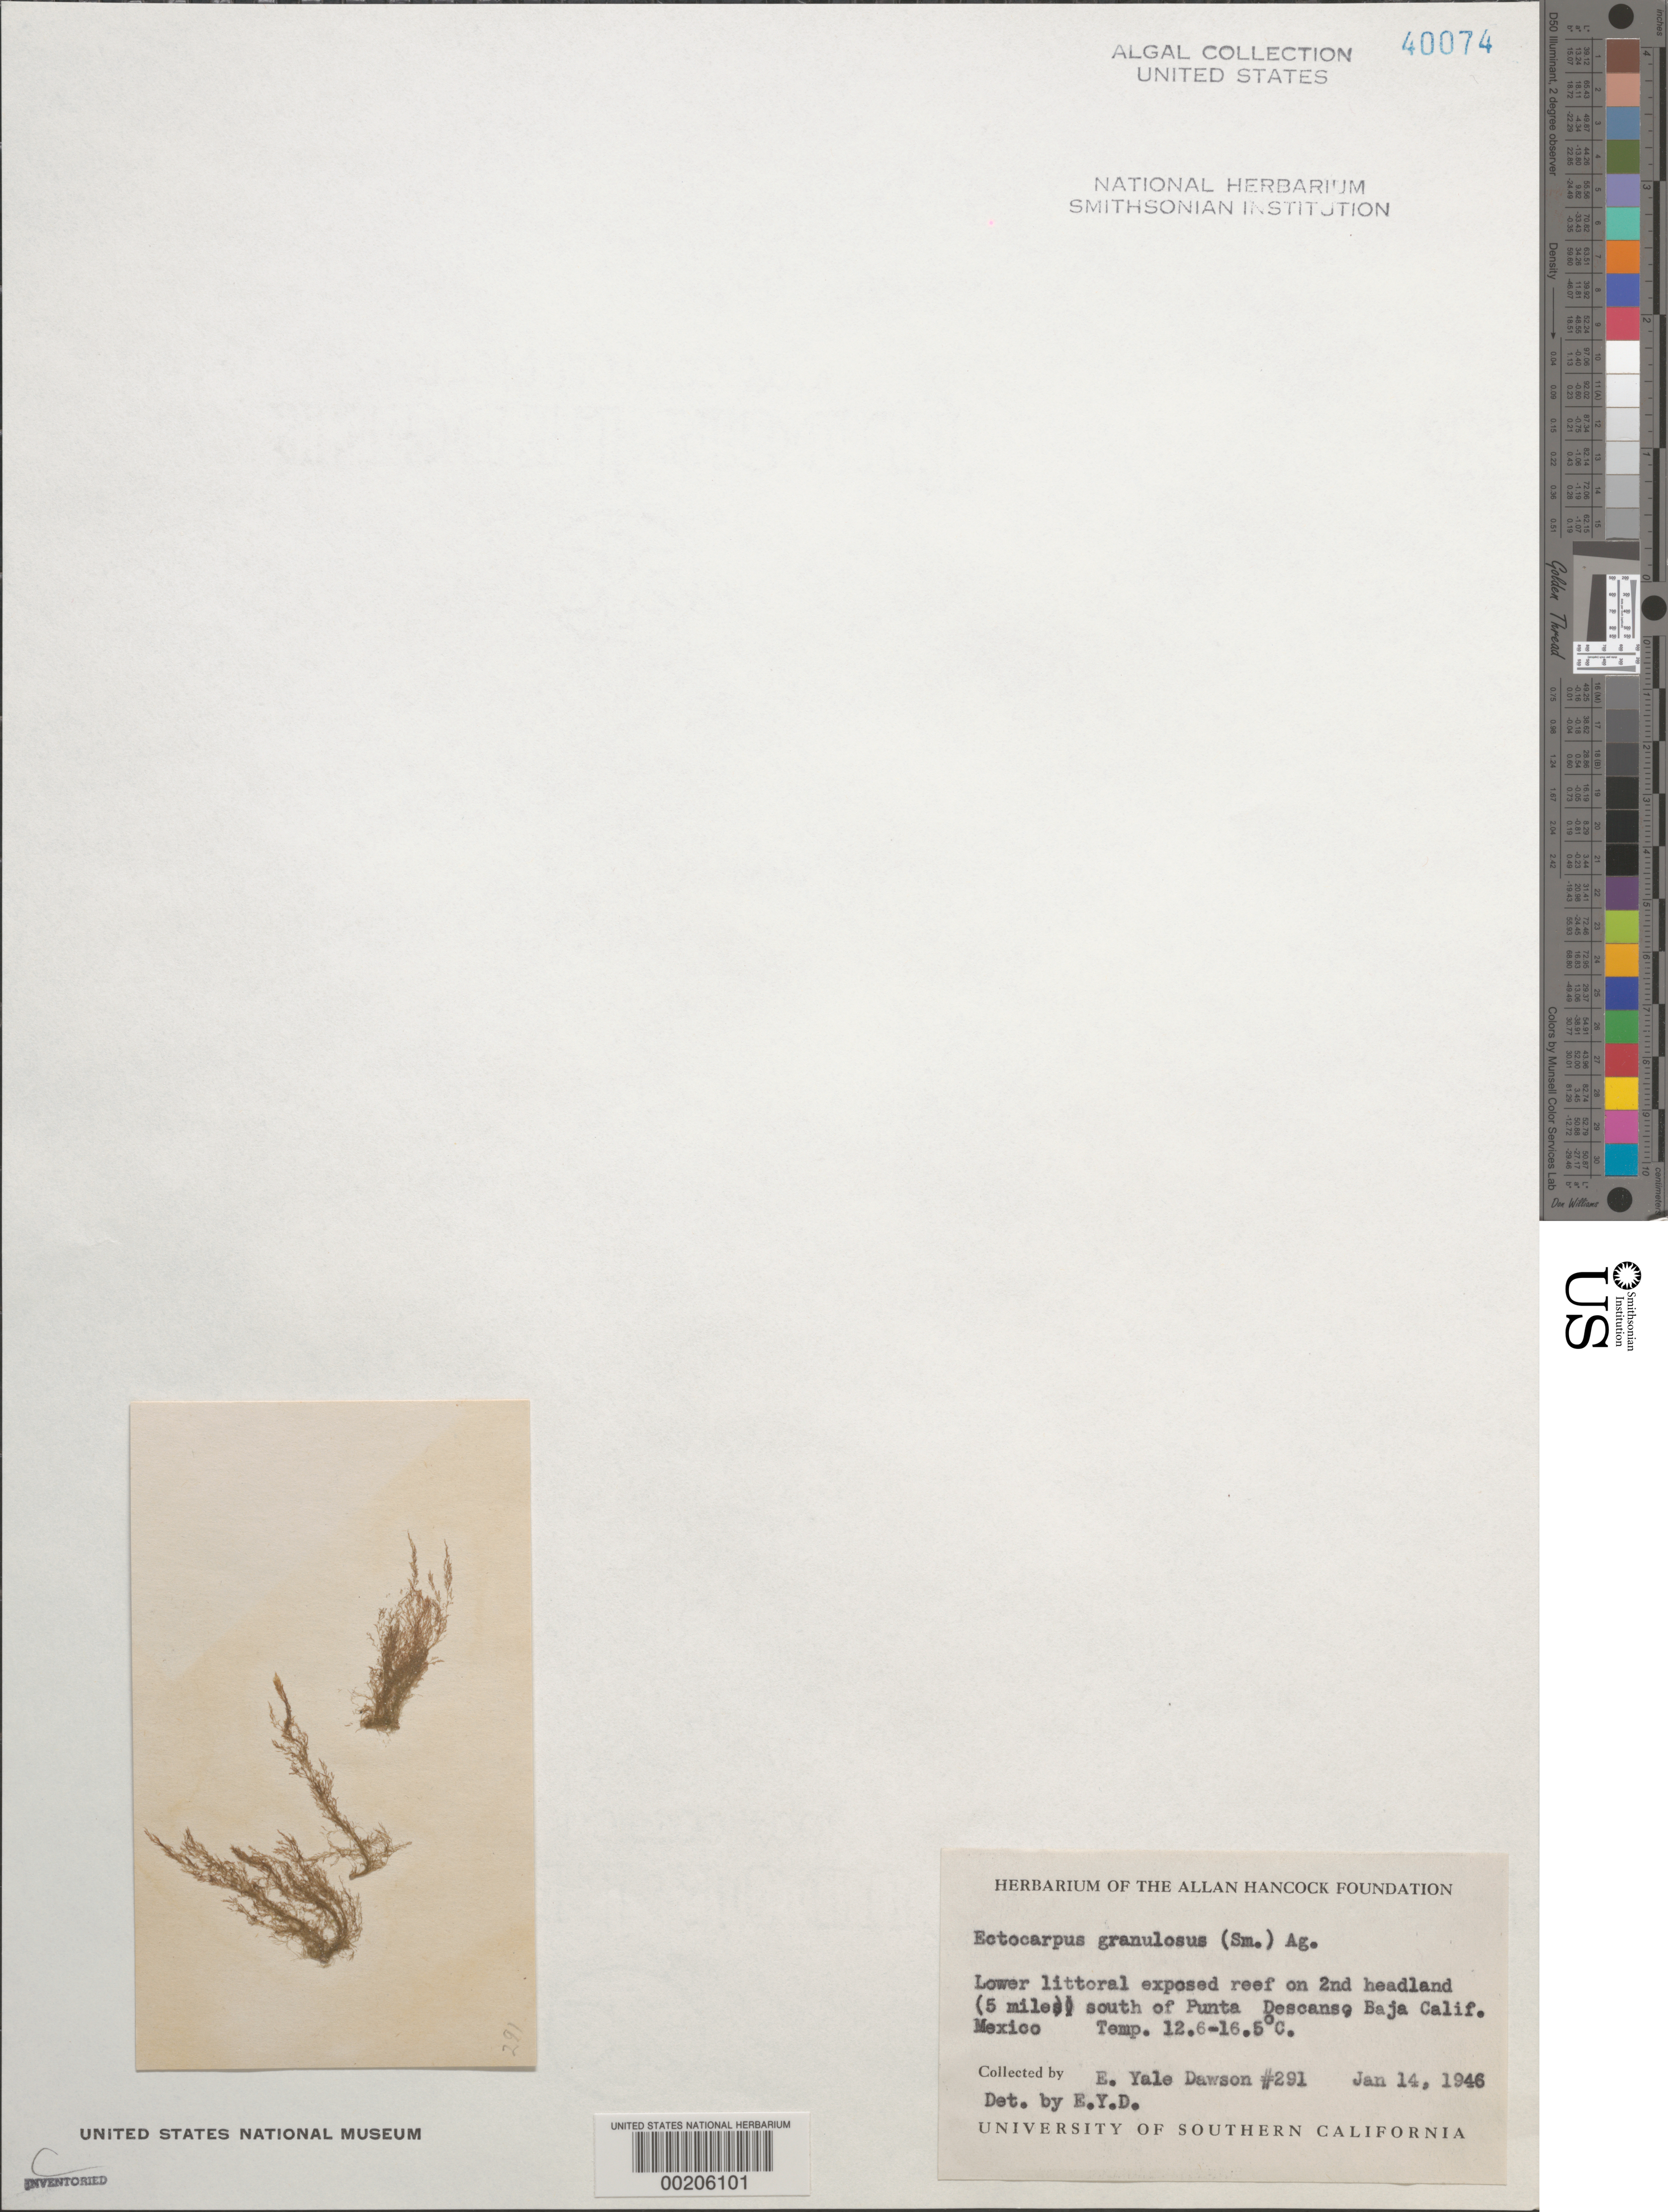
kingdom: Chromista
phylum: Ochrophyta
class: Phaeophyceae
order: Ectocarpales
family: Acinetosporaceae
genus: Hincksia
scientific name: Hincksia granulosa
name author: (Sm.) P.C. Silva in P.C. Silva et al.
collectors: E. Y. Dawson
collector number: EYD 291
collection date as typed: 14 Jan 1946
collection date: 1946-01-14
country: Mexico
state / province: Baja California Norte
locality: Second headland 5 miles south of Punta Descanso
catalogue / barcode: US 40074